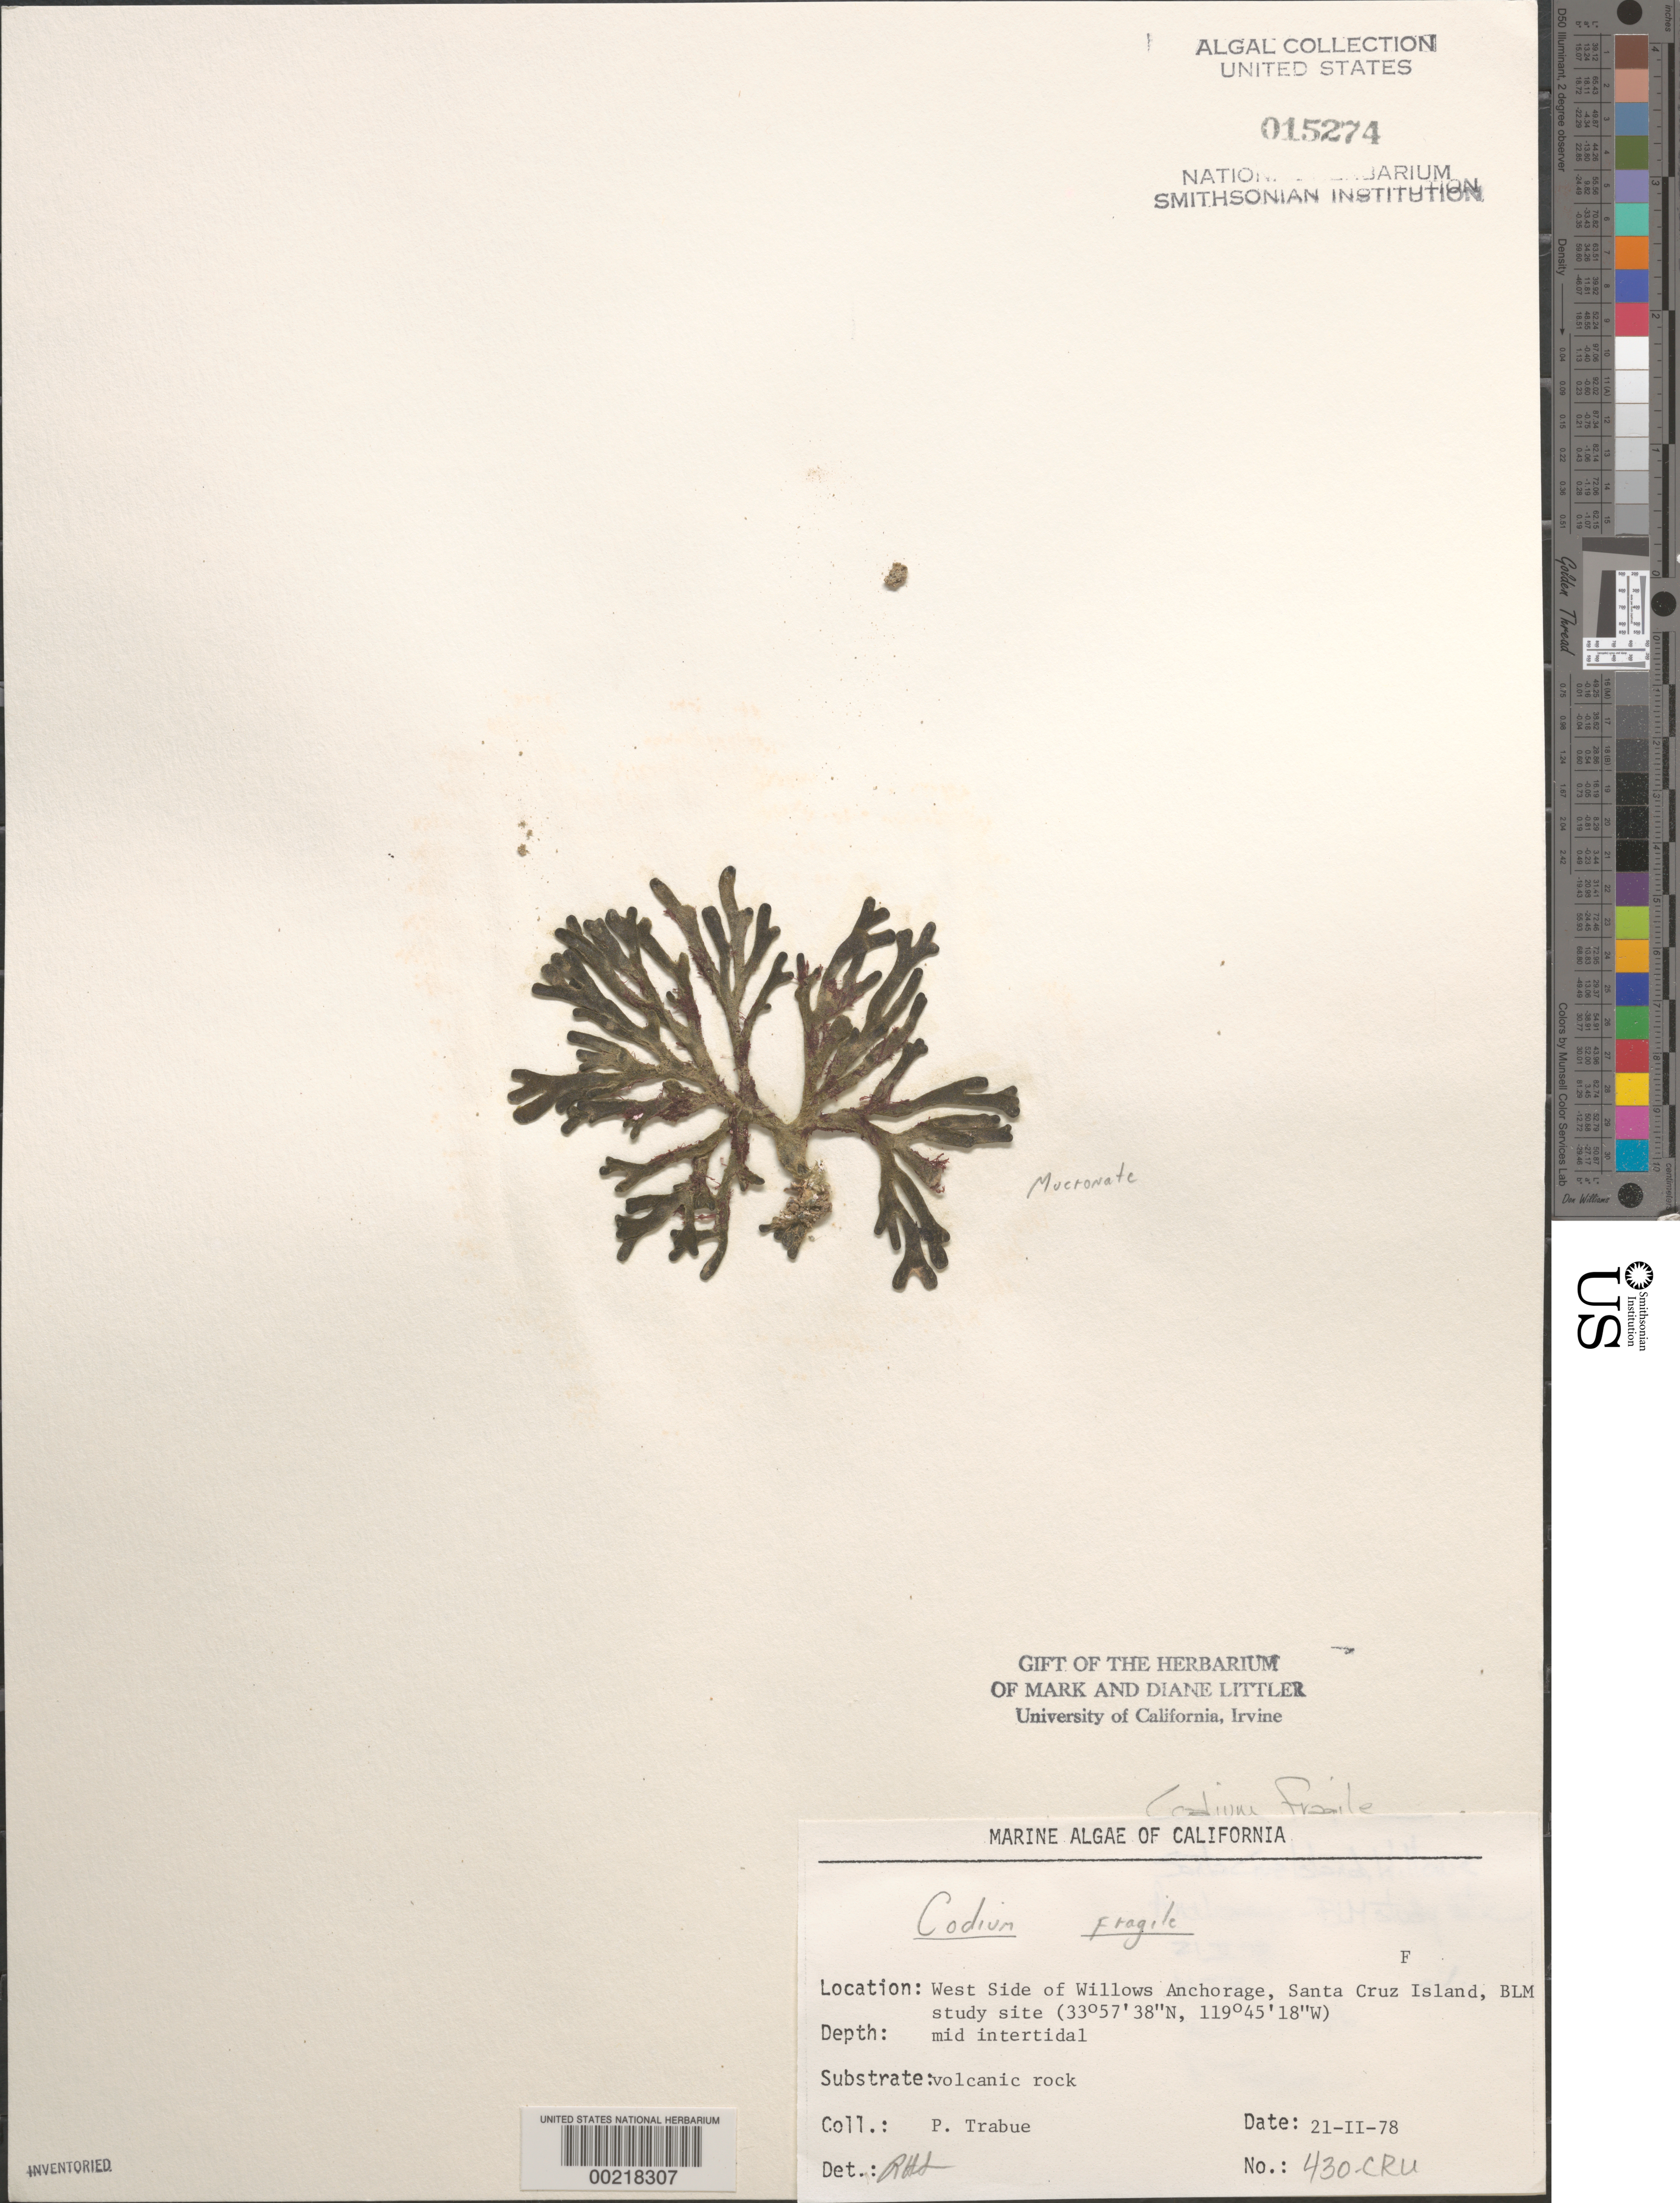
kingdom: Plantae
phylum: Chlorophyta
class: Ulvophyceae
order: Bryopsidales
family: Codiaceae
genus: Codium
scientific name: Codium fragile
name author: (Suringar) P. Hariot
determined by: Sims, Robert H.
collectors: P. J. Trabue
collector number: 430-cru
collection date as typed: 21 Feb 1978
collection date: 1978-02-21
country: United States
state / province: California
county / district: Santa Barbara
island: Santa Cruz Island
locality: Willows Anchorage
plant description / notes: BLM-SOCALBIGHT Rocky Intertidal Survey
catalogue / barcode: US 15274